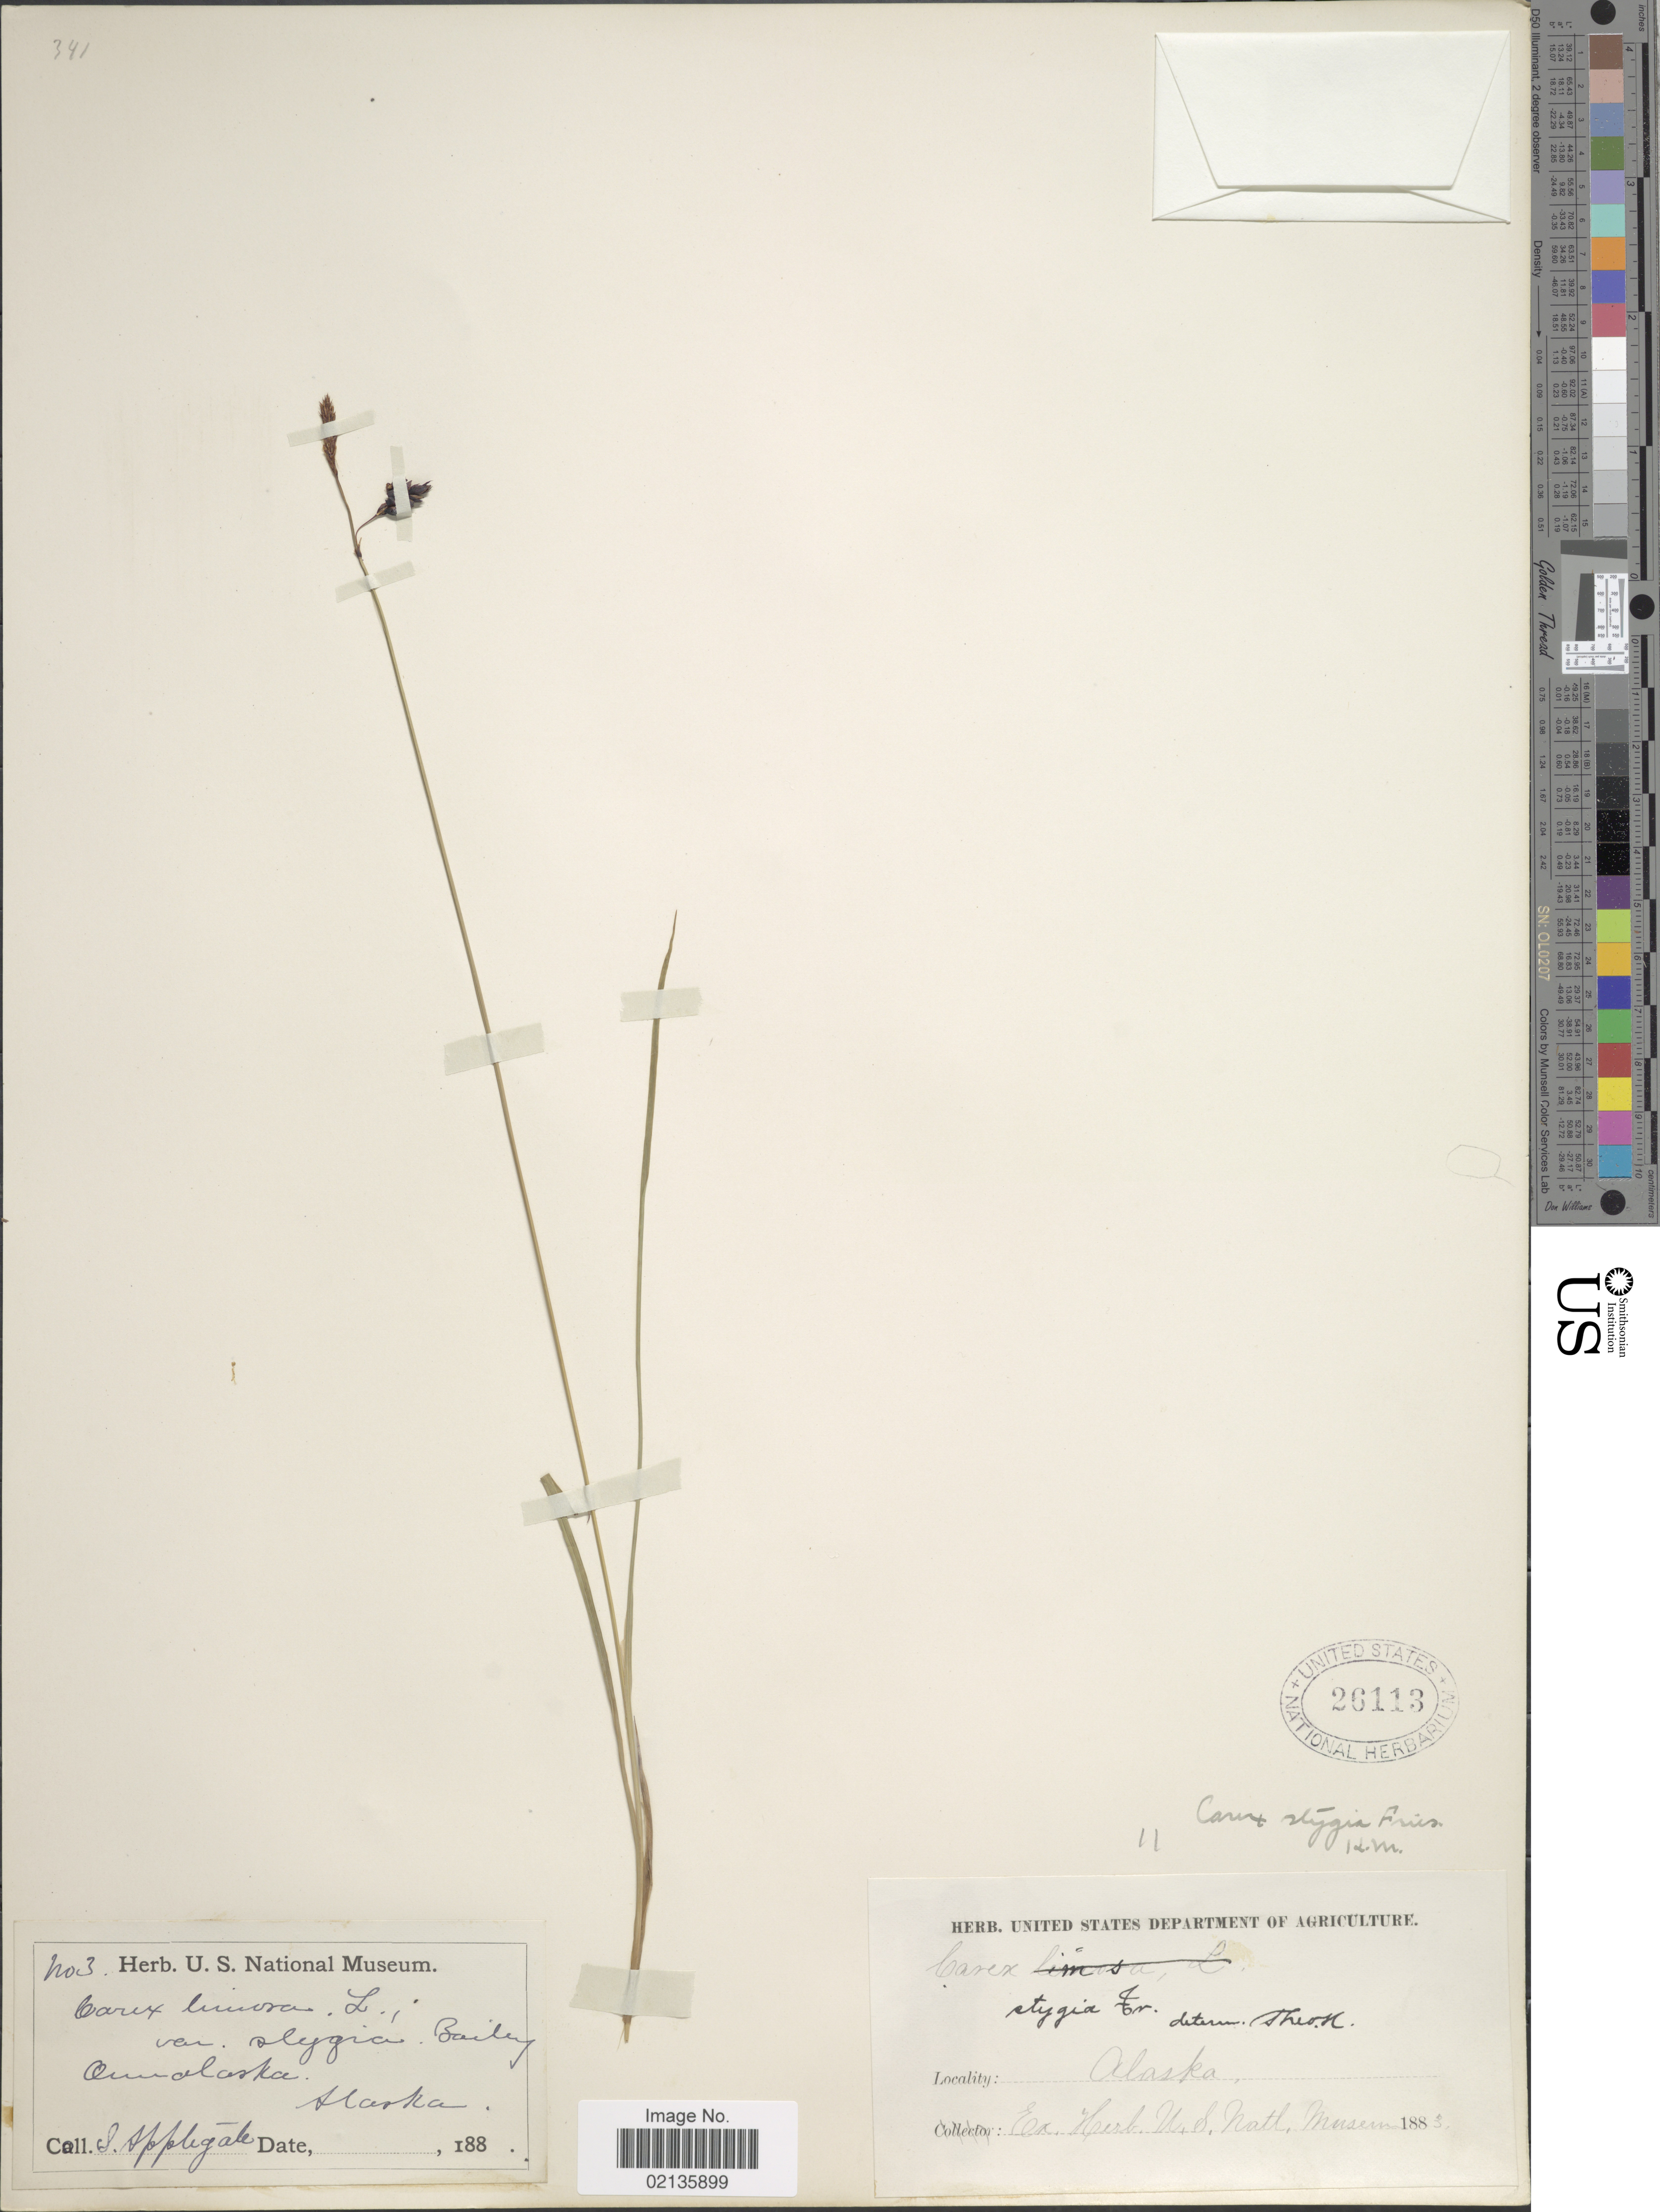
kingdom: Plantae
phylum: Tracheophyta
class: Liliopsida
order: Poales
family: Cyperaceae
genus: Carex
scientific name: Carex x stygia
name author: Fr.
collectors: S. S. Applegate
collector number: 3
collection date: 1883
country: United States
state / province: Alaska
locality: Unalaska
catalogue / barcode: US 26113